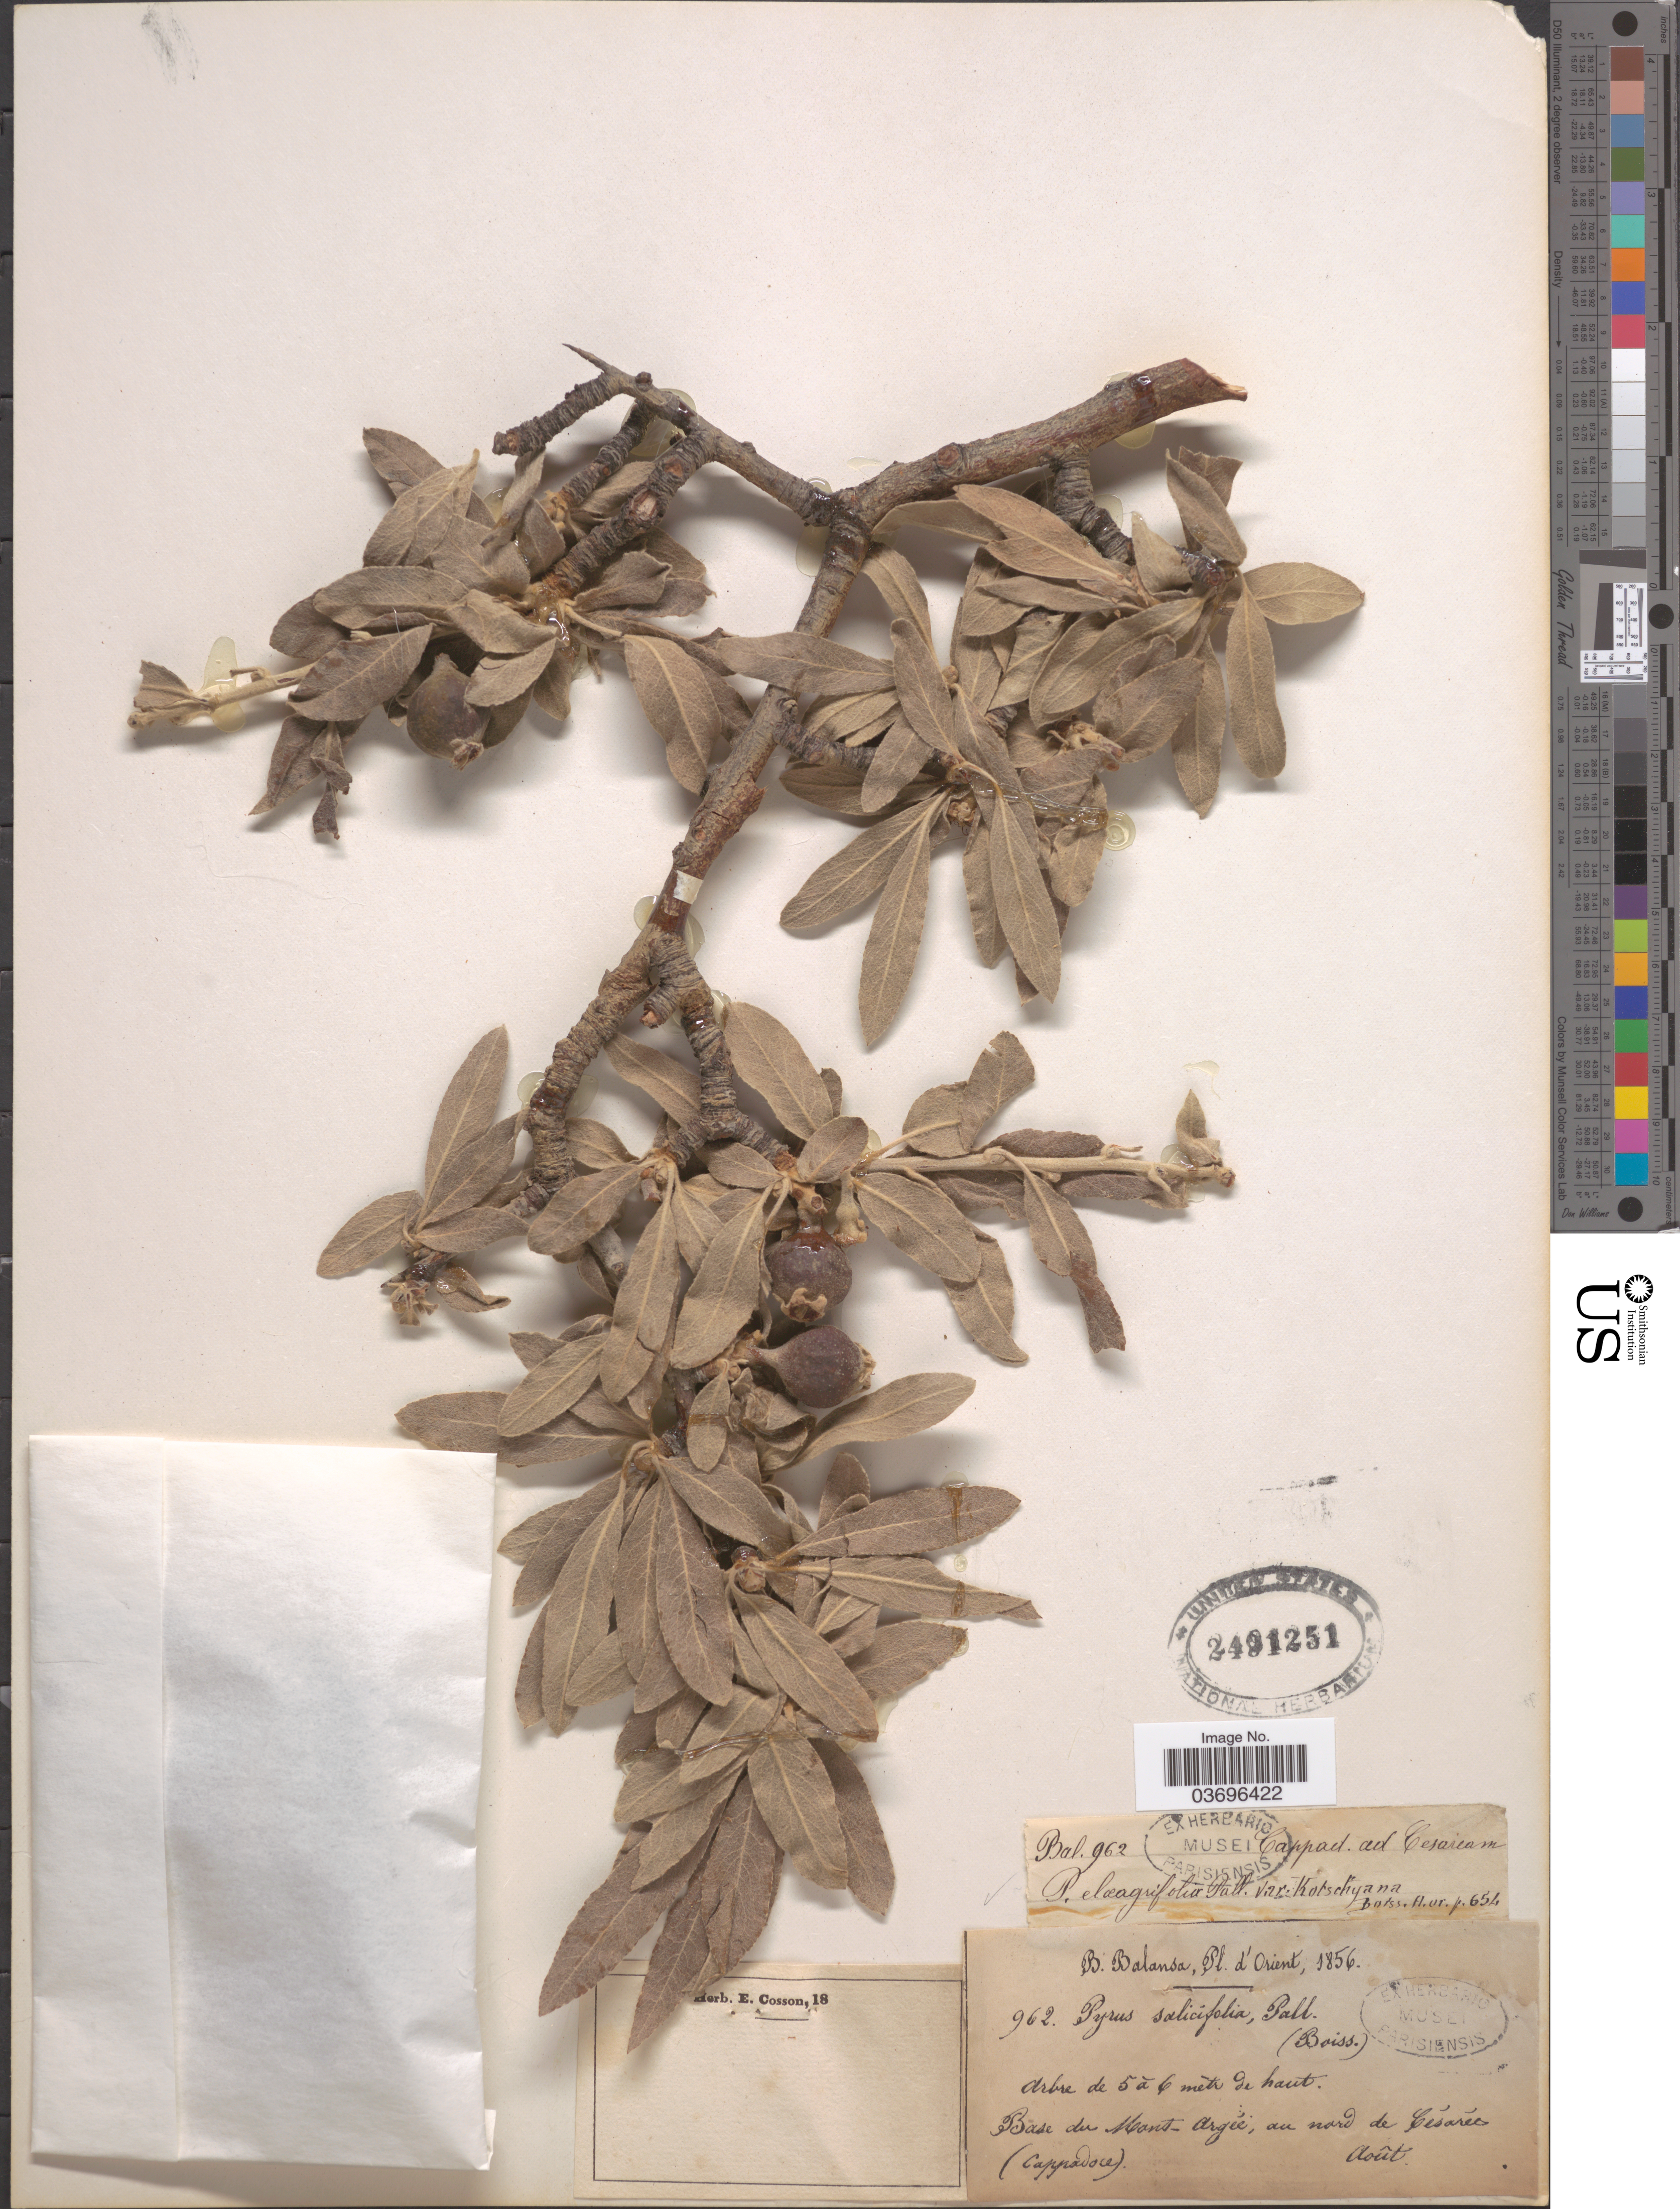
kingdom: Plantae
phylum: Tracheophyta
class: Magnoliopsida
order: Rosales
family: Rosaceae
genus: Pyrus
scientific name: Pyrus elaeagrifolia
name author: Pall.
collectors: B. Balansa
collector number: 962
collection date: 1856-08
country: Turkey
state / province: Kayseri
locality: D'Orient. Base du Mont-Argée, au nord de Césarée (Cappadoce).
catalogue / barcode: US 2491251